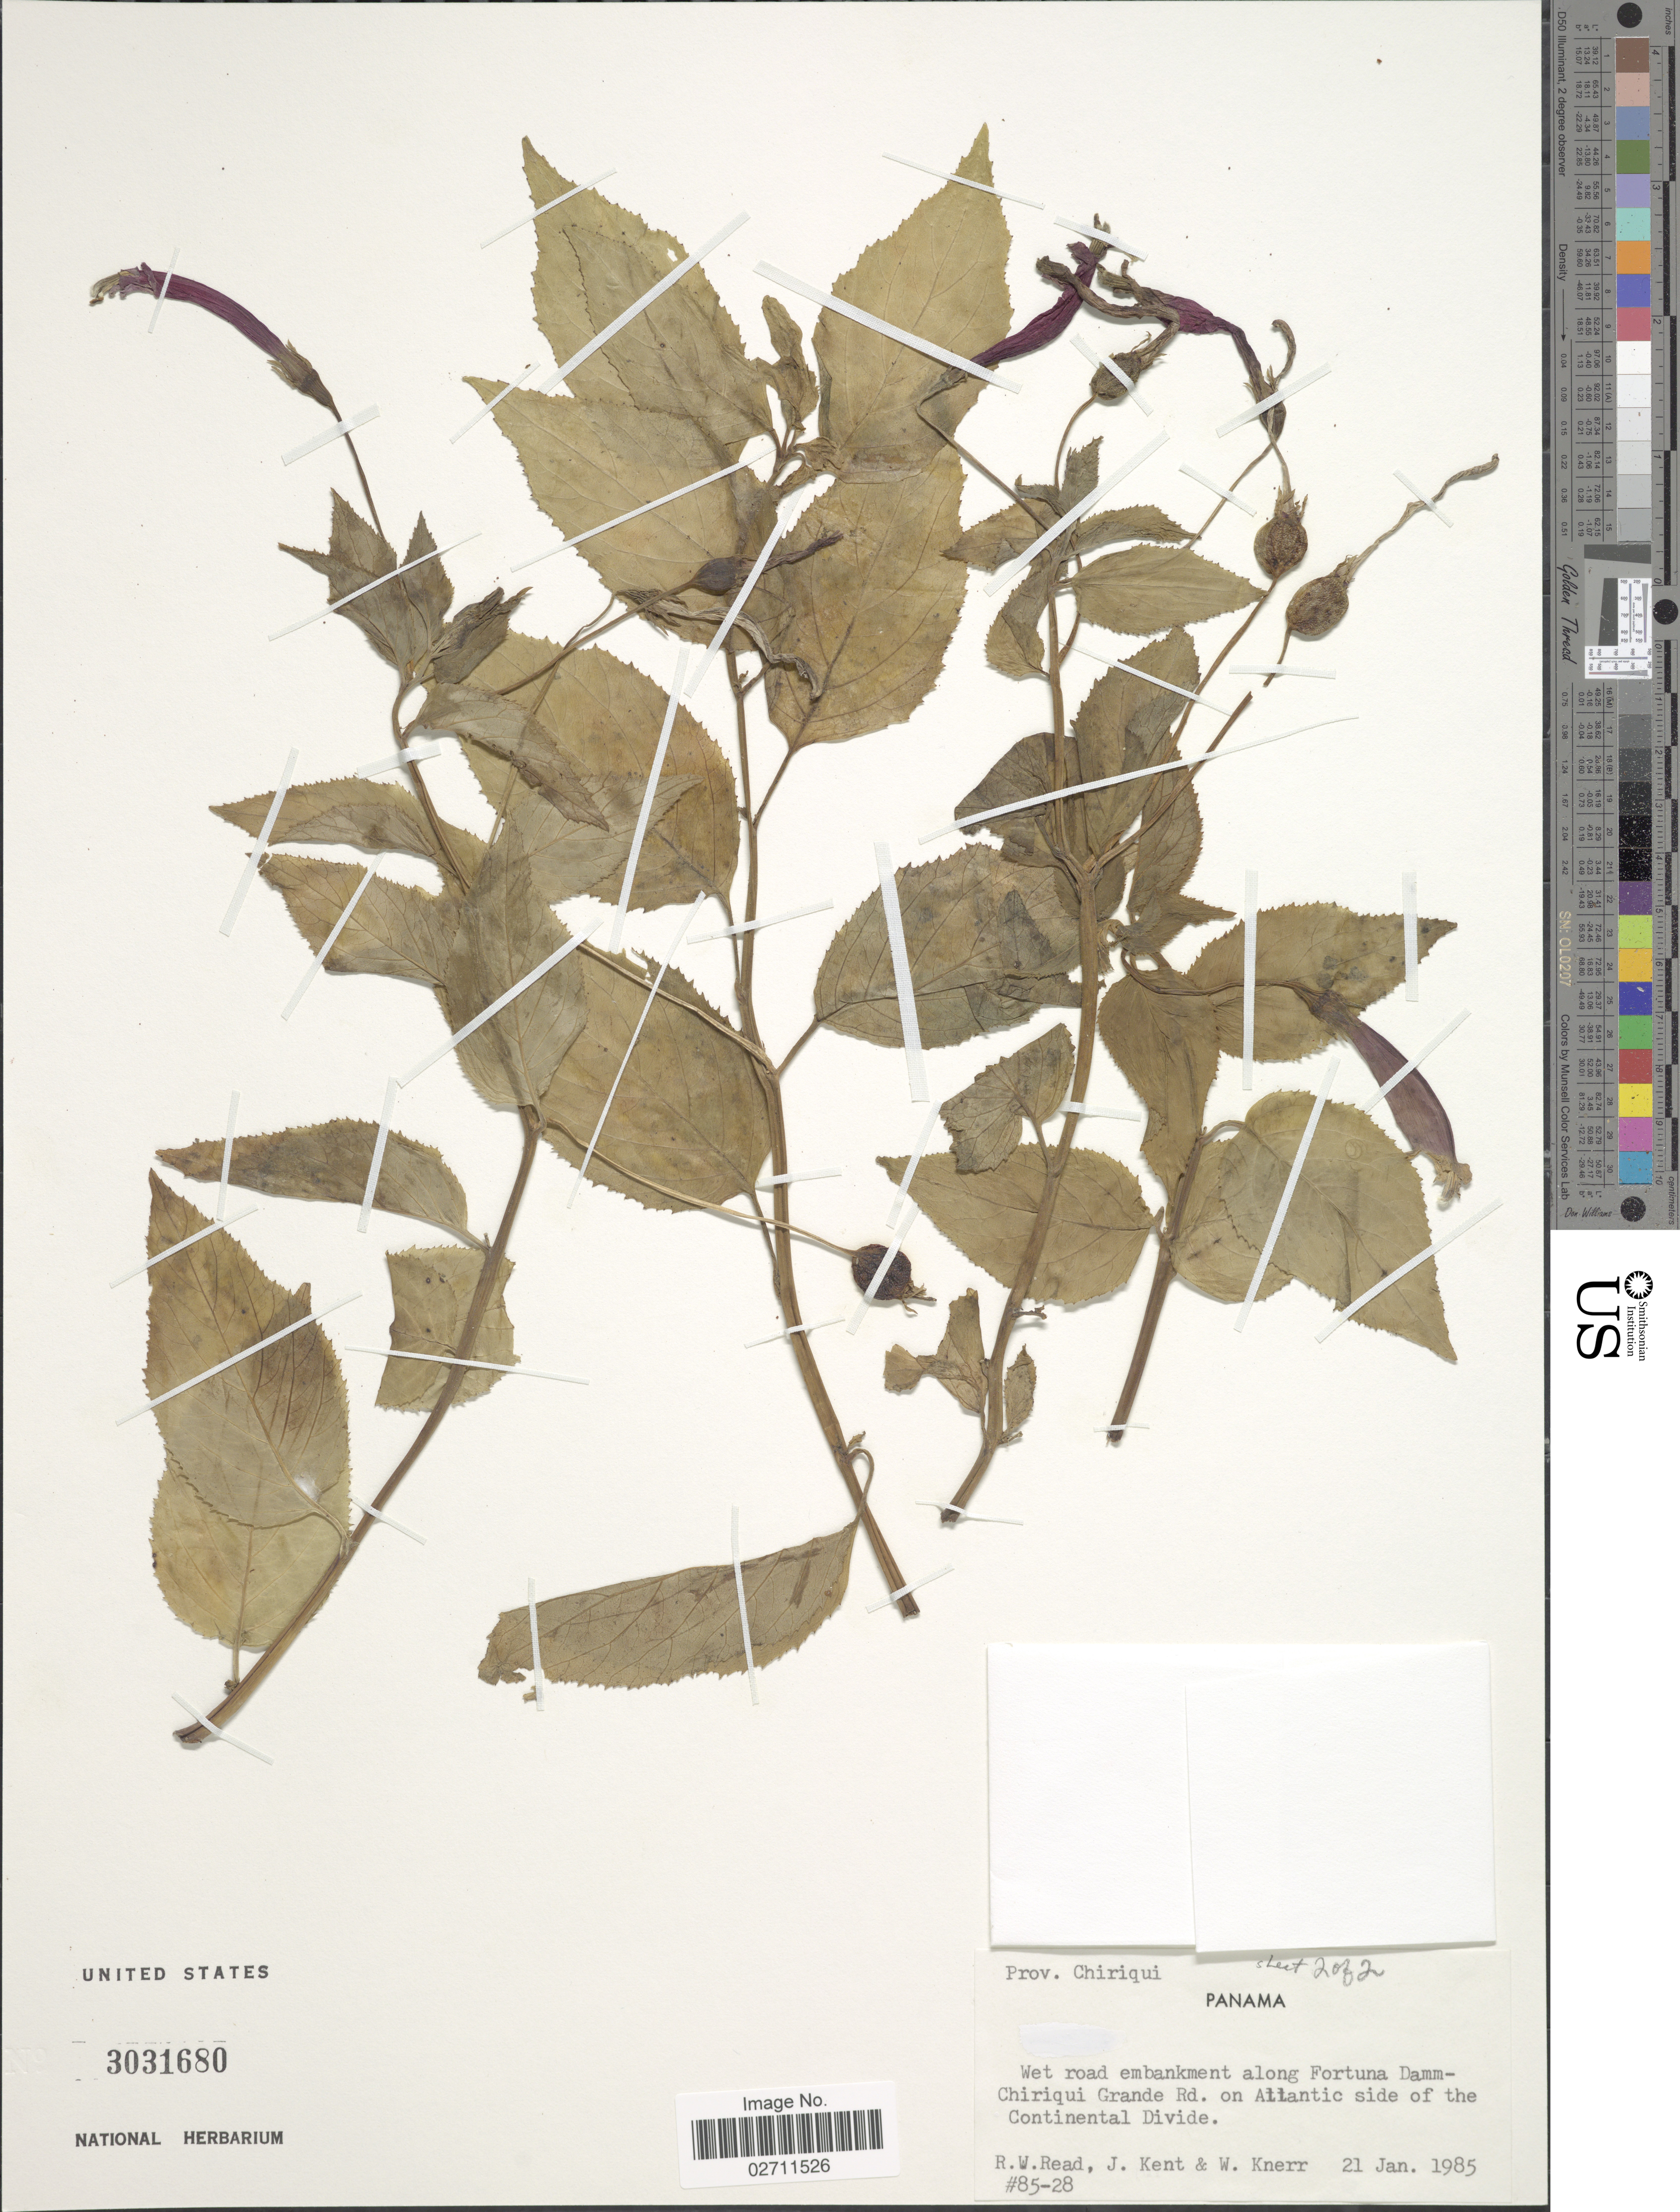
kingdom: Plantae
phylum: Tracheophyta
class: Magnoliopsida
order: Asterales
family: Campanulaceae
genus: Centropogon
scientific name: Centropogon leucocarpus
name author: McVaugh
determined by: Lagomarsino, L. P.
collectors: R. W. Read, J. Kent & W. Knerr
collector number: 85-28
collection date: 1985-01-21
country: Panama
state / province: Chiriqui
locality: Wet road embankment along Fortuna Damm-Chiriqui Grande Rd. on Atlantic side of the Continental Divide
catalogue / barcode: US 3031680